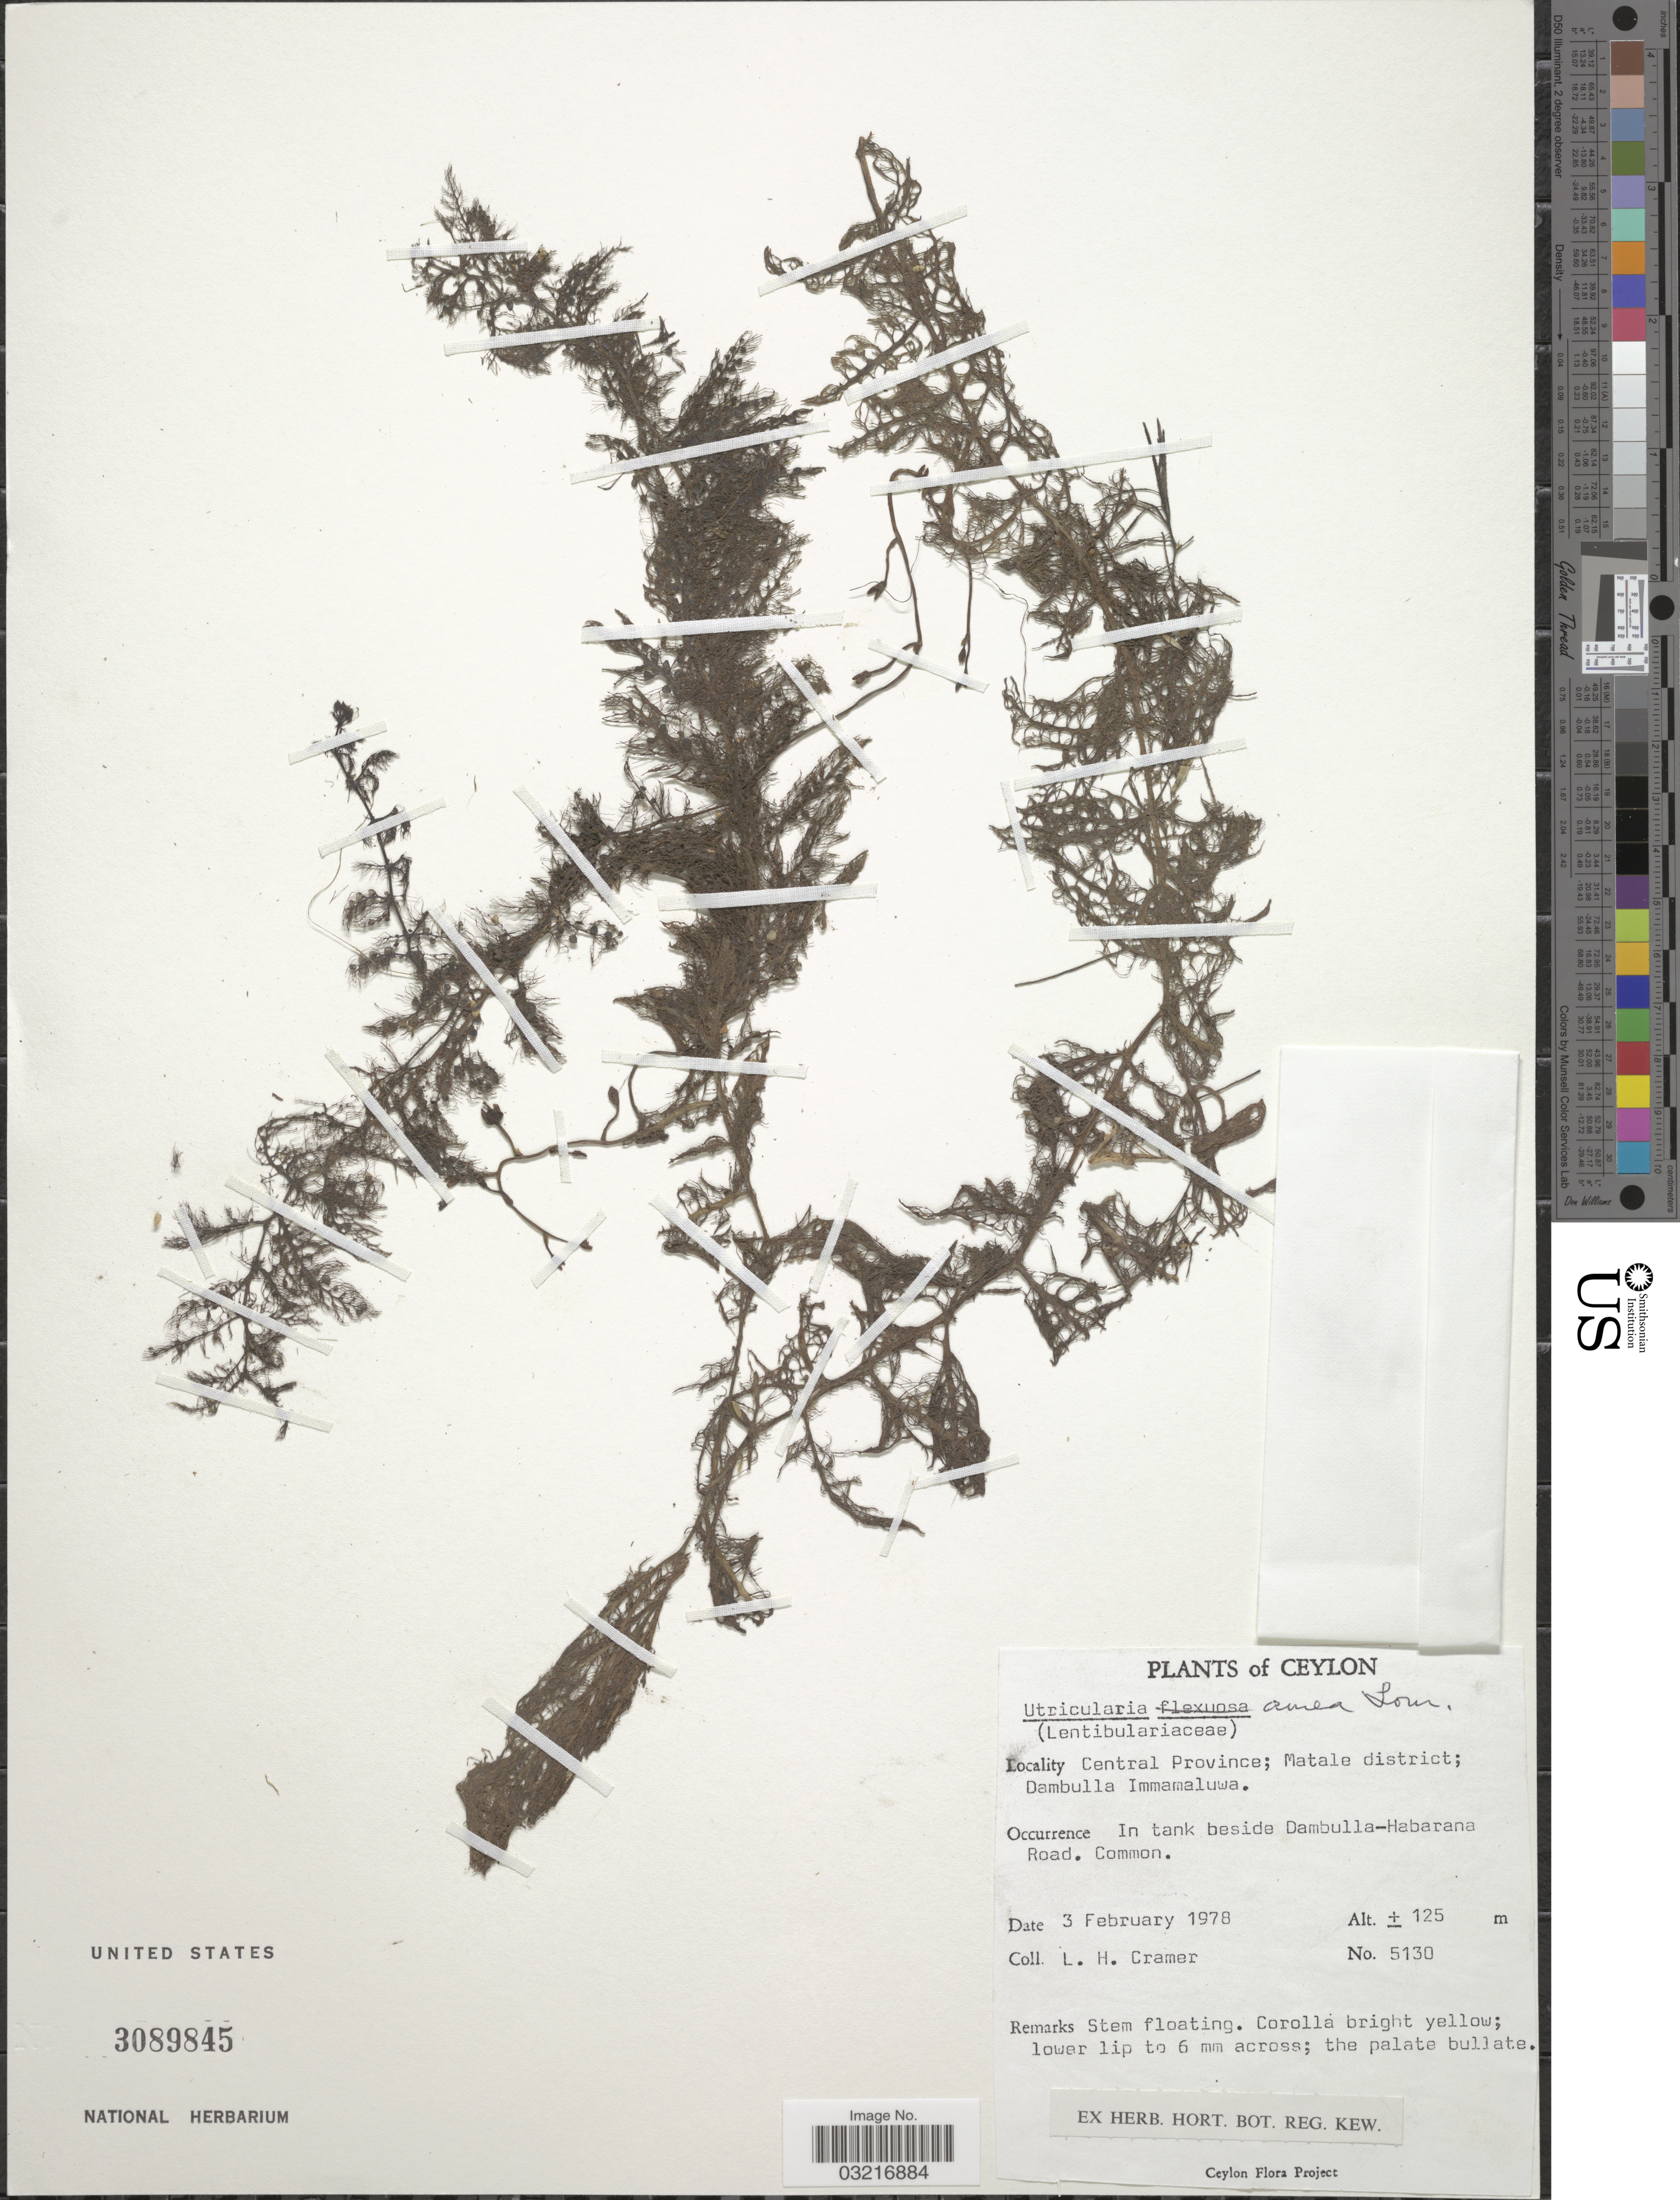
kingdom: Plantae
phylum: Tracheophyta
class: Magnoliopsida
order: Lamiales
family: Lentibulariaceae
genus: Utricularia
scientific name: Utricularia aurea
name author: Lour.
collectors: L. H. Cramer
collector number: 5130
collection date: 1978-02-03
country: Sri Lanka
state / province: Central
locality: Ceylon, Matale district; Dambulla Immamaluwa. In tank beside Dambulla-Habarana Road.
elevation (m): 125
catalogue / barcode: US 3089845